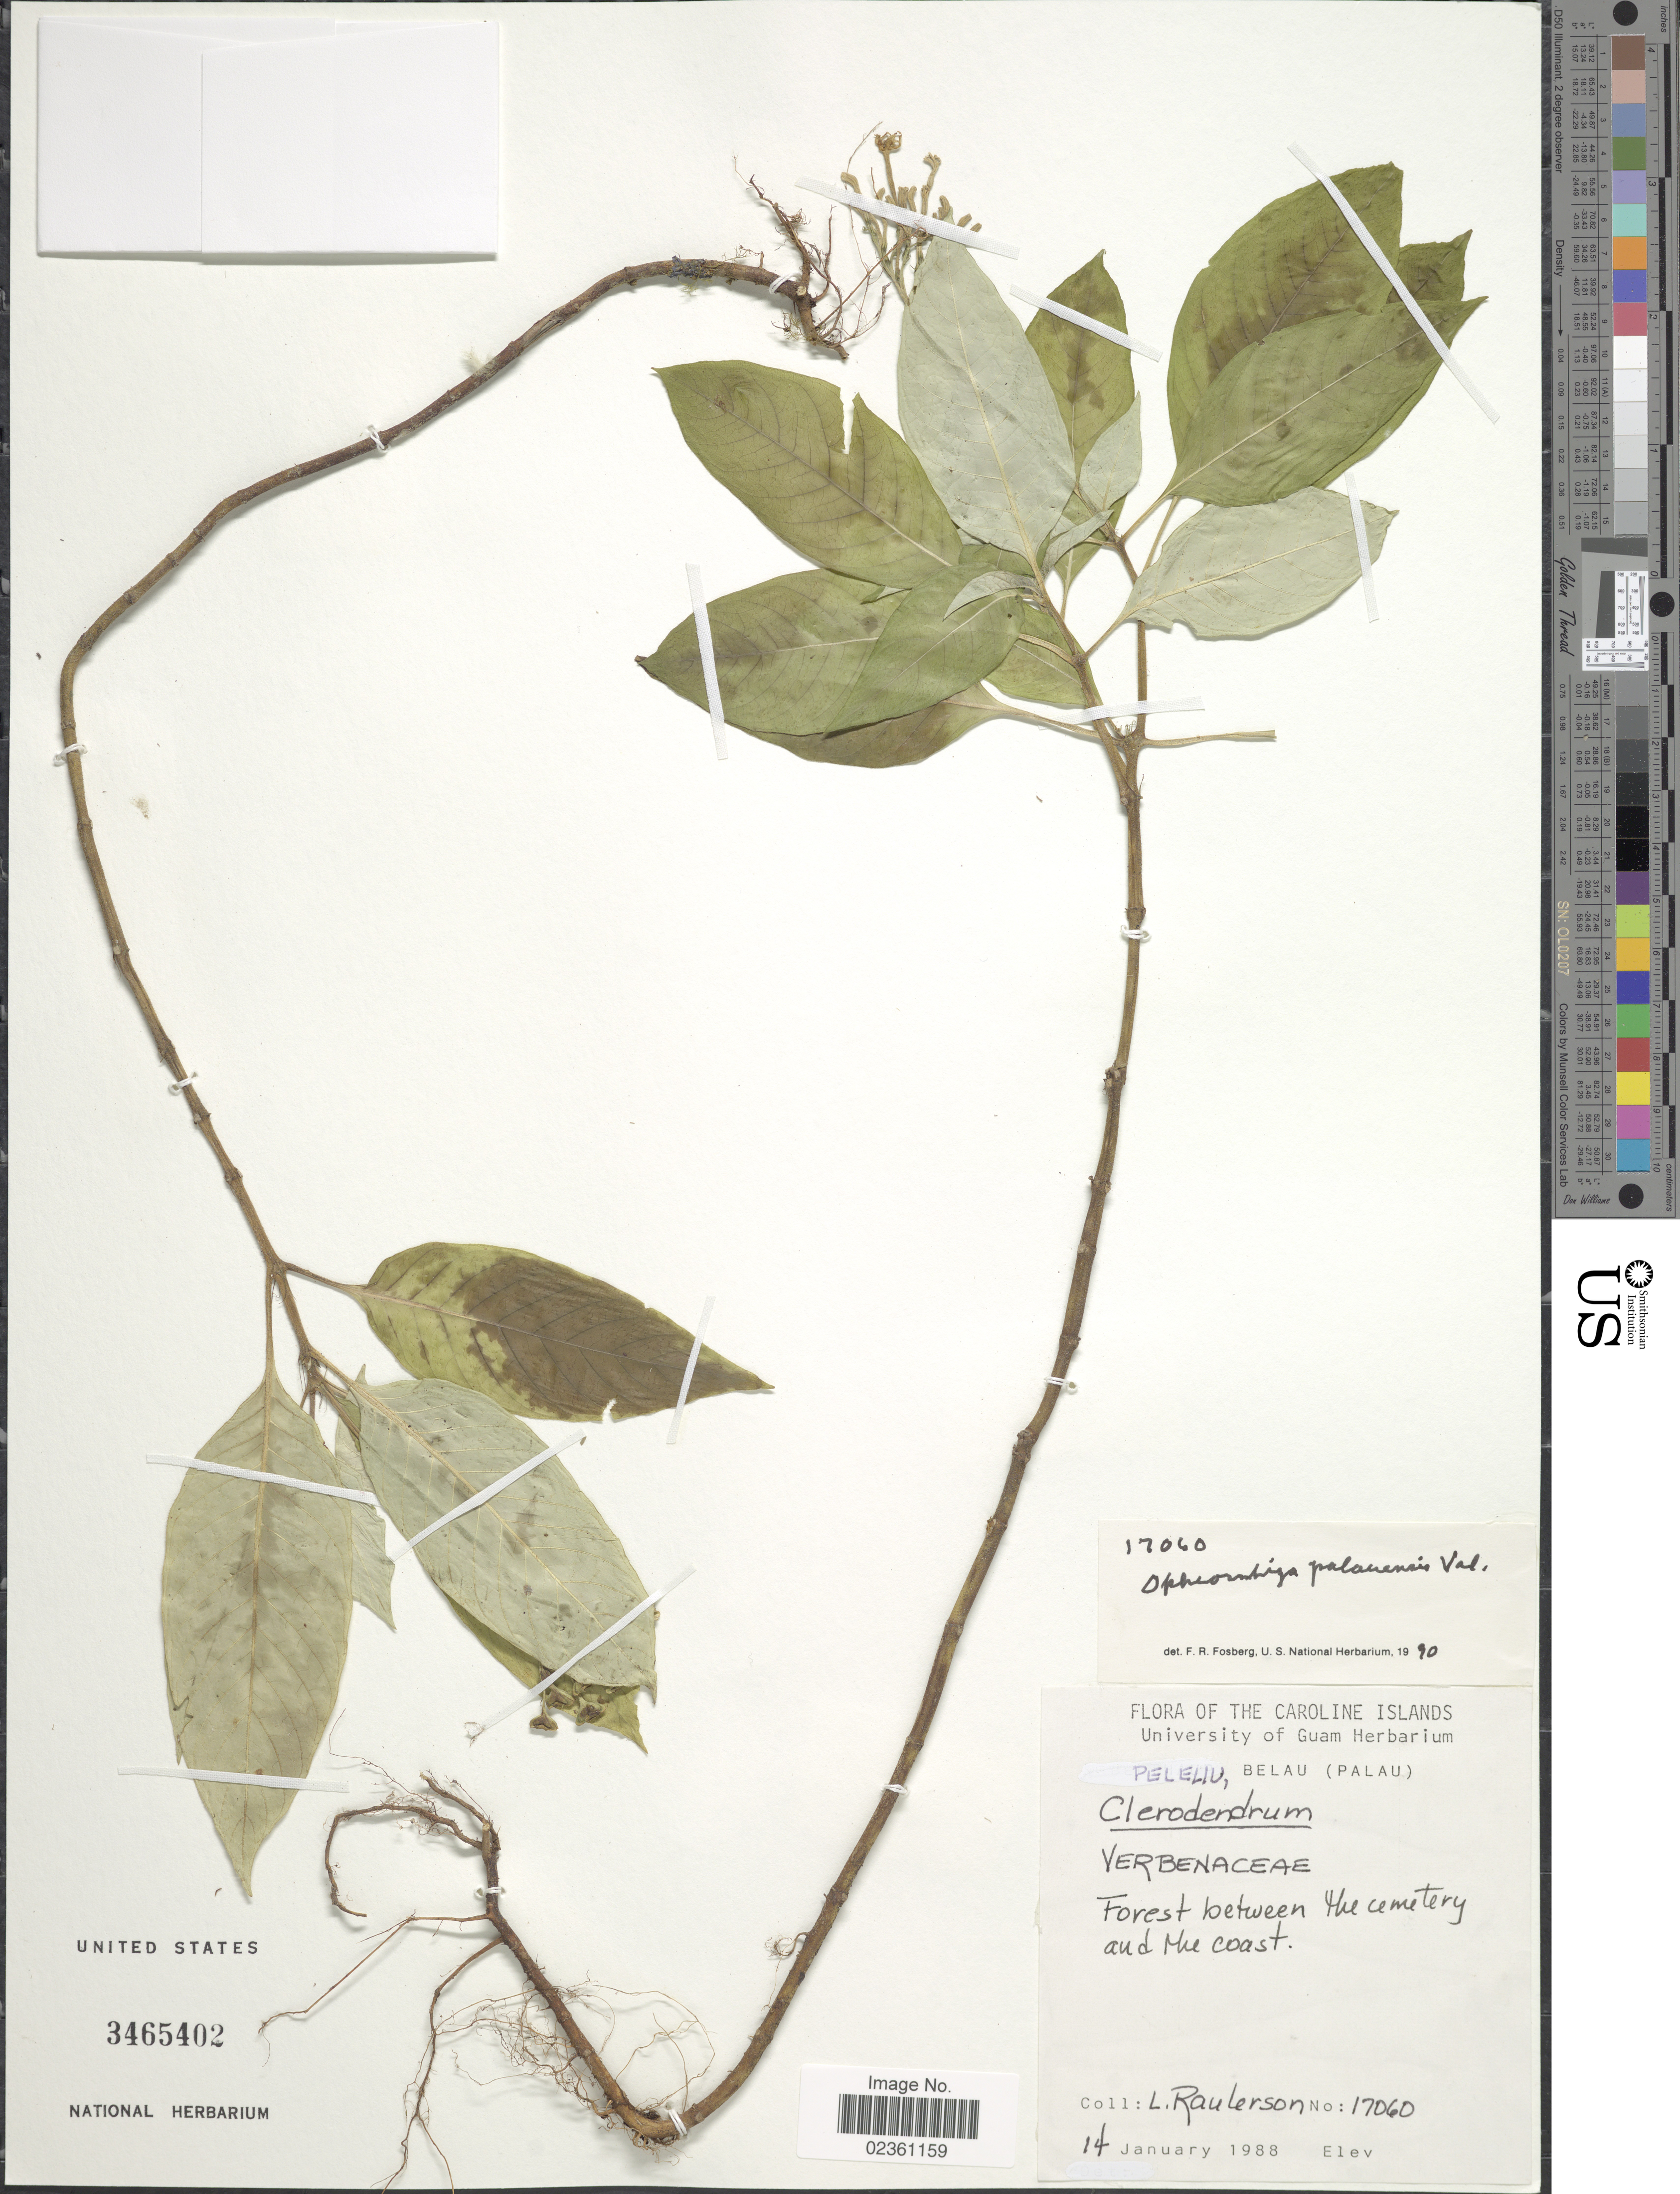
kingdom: Plantae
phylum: Tracheophyta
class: Magnoliopsida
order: Gentianales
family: Rubiaceae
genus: Ophiorrhiza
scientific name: Ophiorrhiza palauensis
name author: Valeton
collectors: L. Raulerson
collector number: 17060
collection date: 1988-01-14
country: Palau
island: Beliliou [Peleliu]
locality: Peleliu, Belau (Palau), Forest between the cemetery and the coast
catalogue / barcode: US 3465402